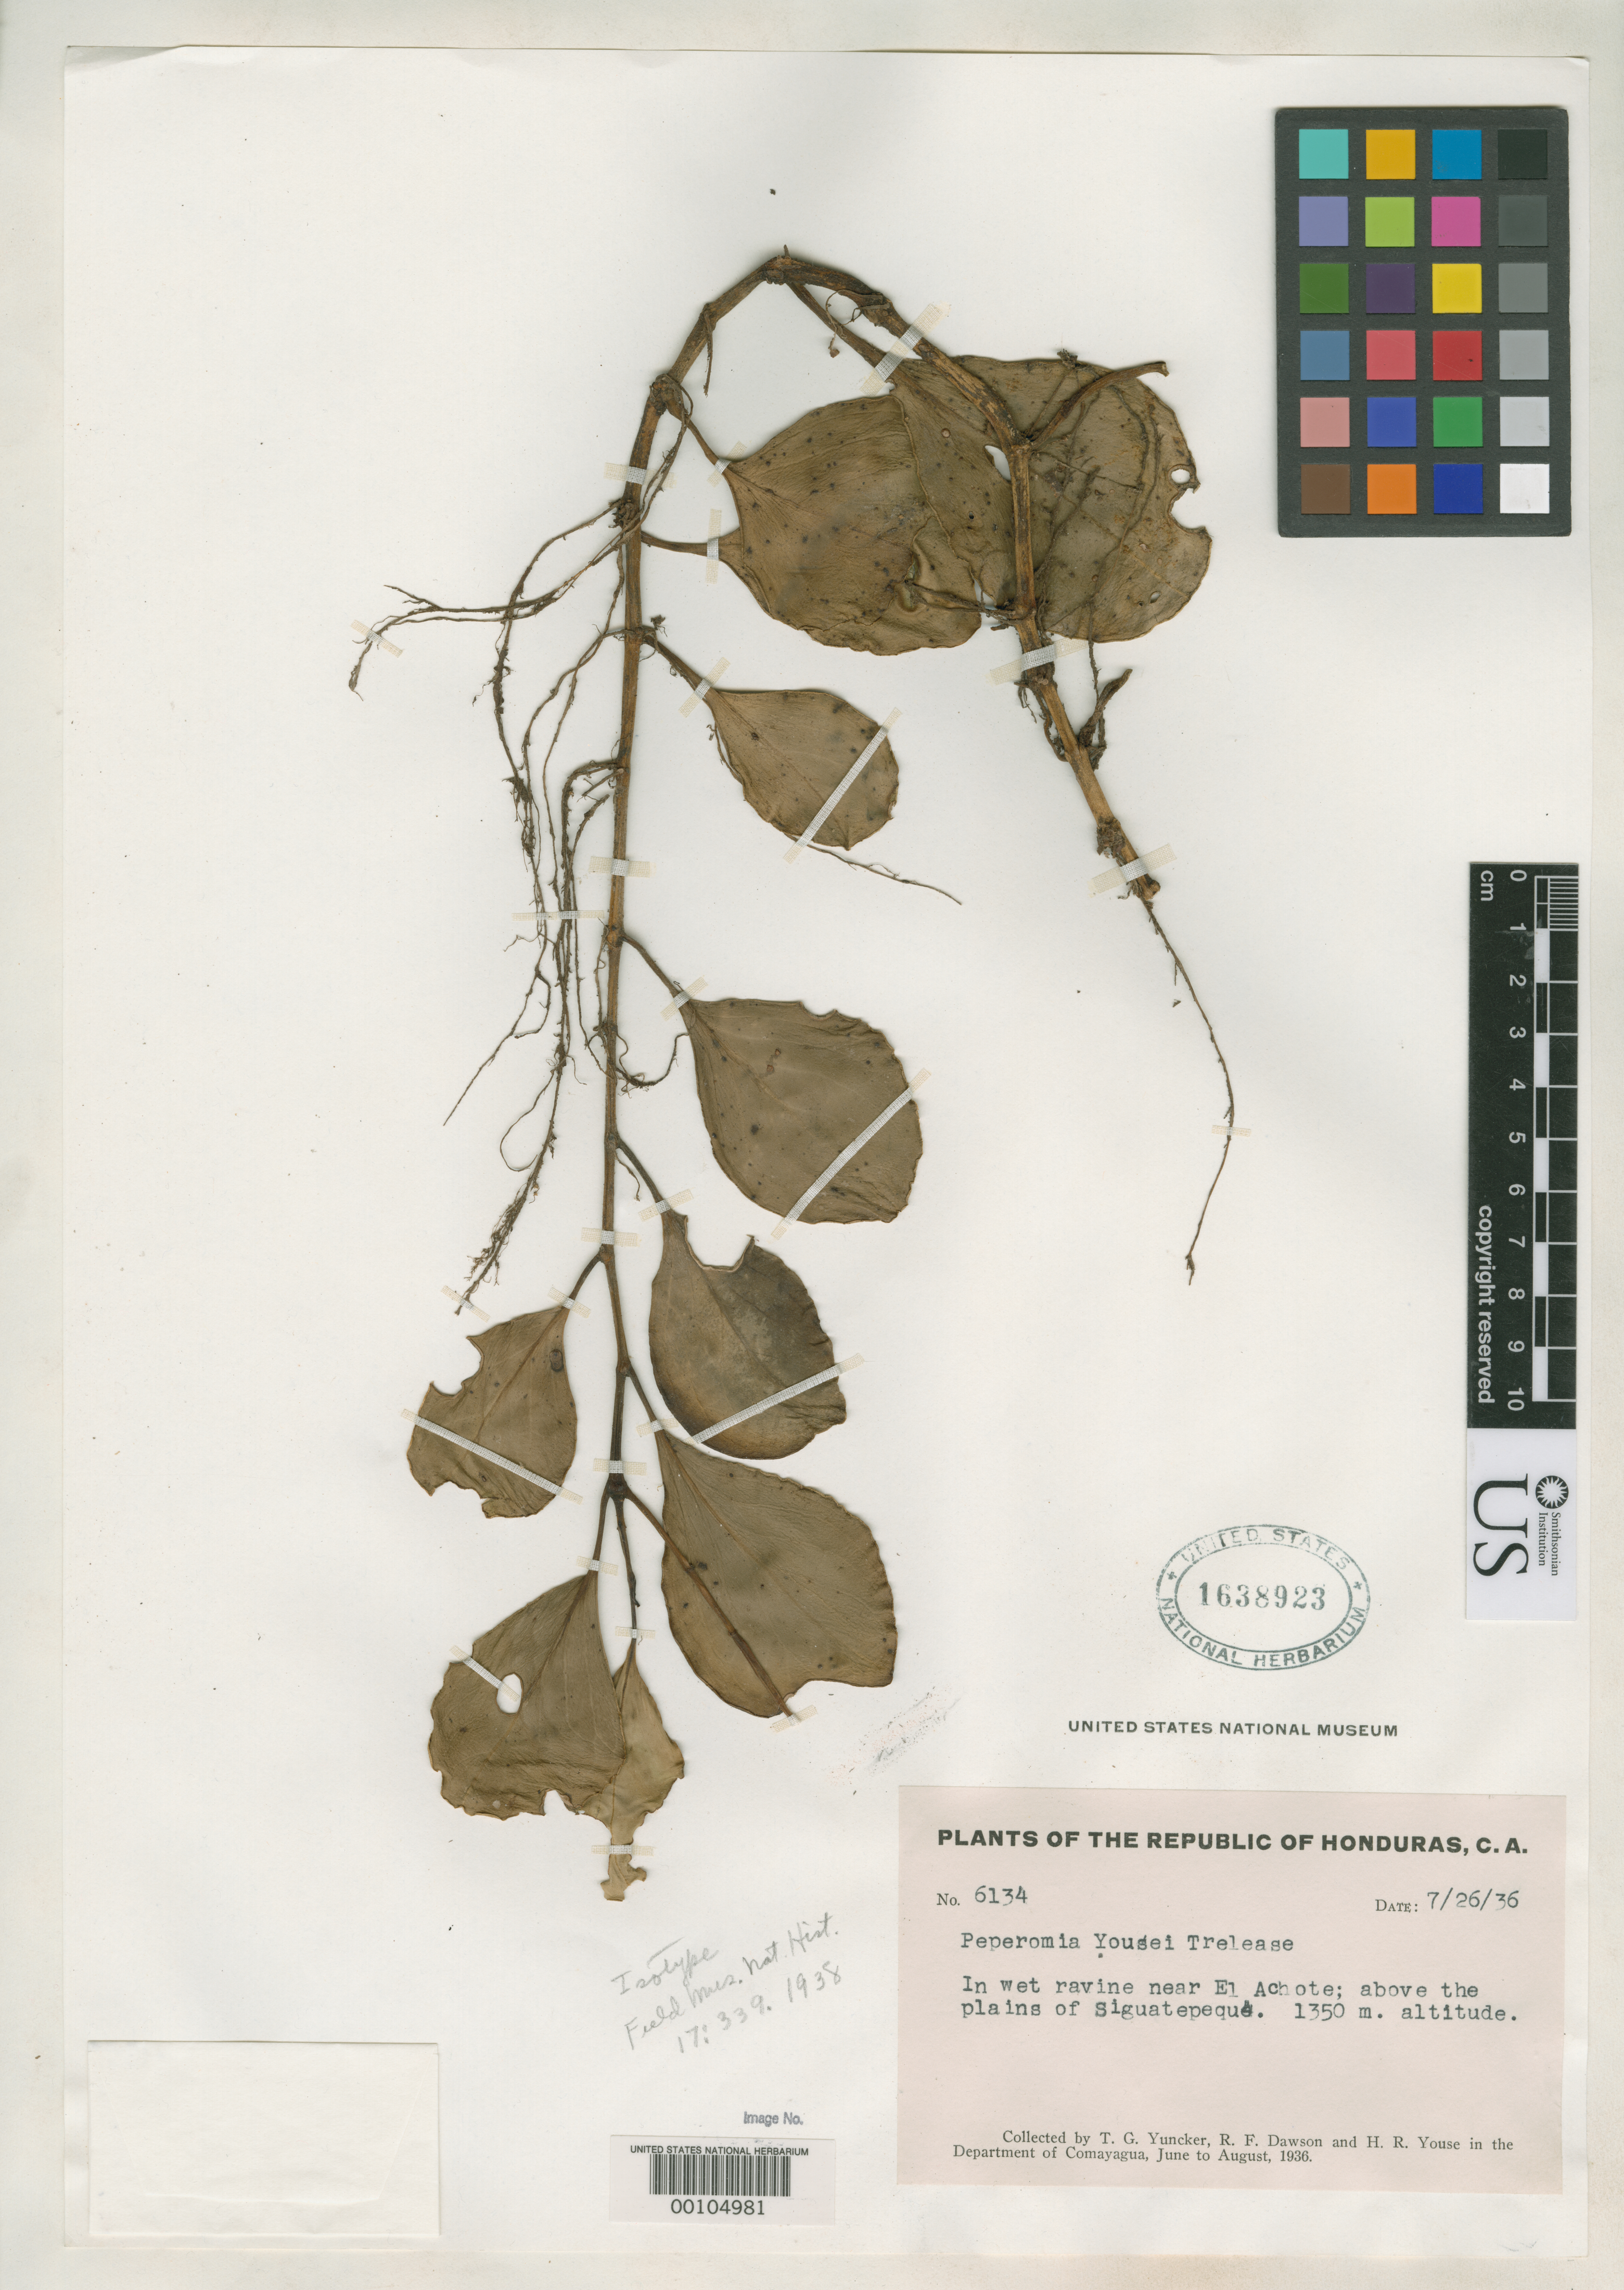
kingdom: Plantae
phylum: Tracheophyta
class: Magnoliopsida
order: Piperales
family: Piperaceae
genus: Peperomia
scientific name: Peperomia yousei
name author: Trel.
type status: Isotype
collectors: T. G. Yuncker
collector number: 6134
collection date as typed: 26 Jul 1936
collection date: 1936-07-26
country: Honduras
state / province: Comayagua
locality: Near El Achote, above plains of Siguatepeque.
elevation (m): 1350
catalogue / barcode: US 1638923